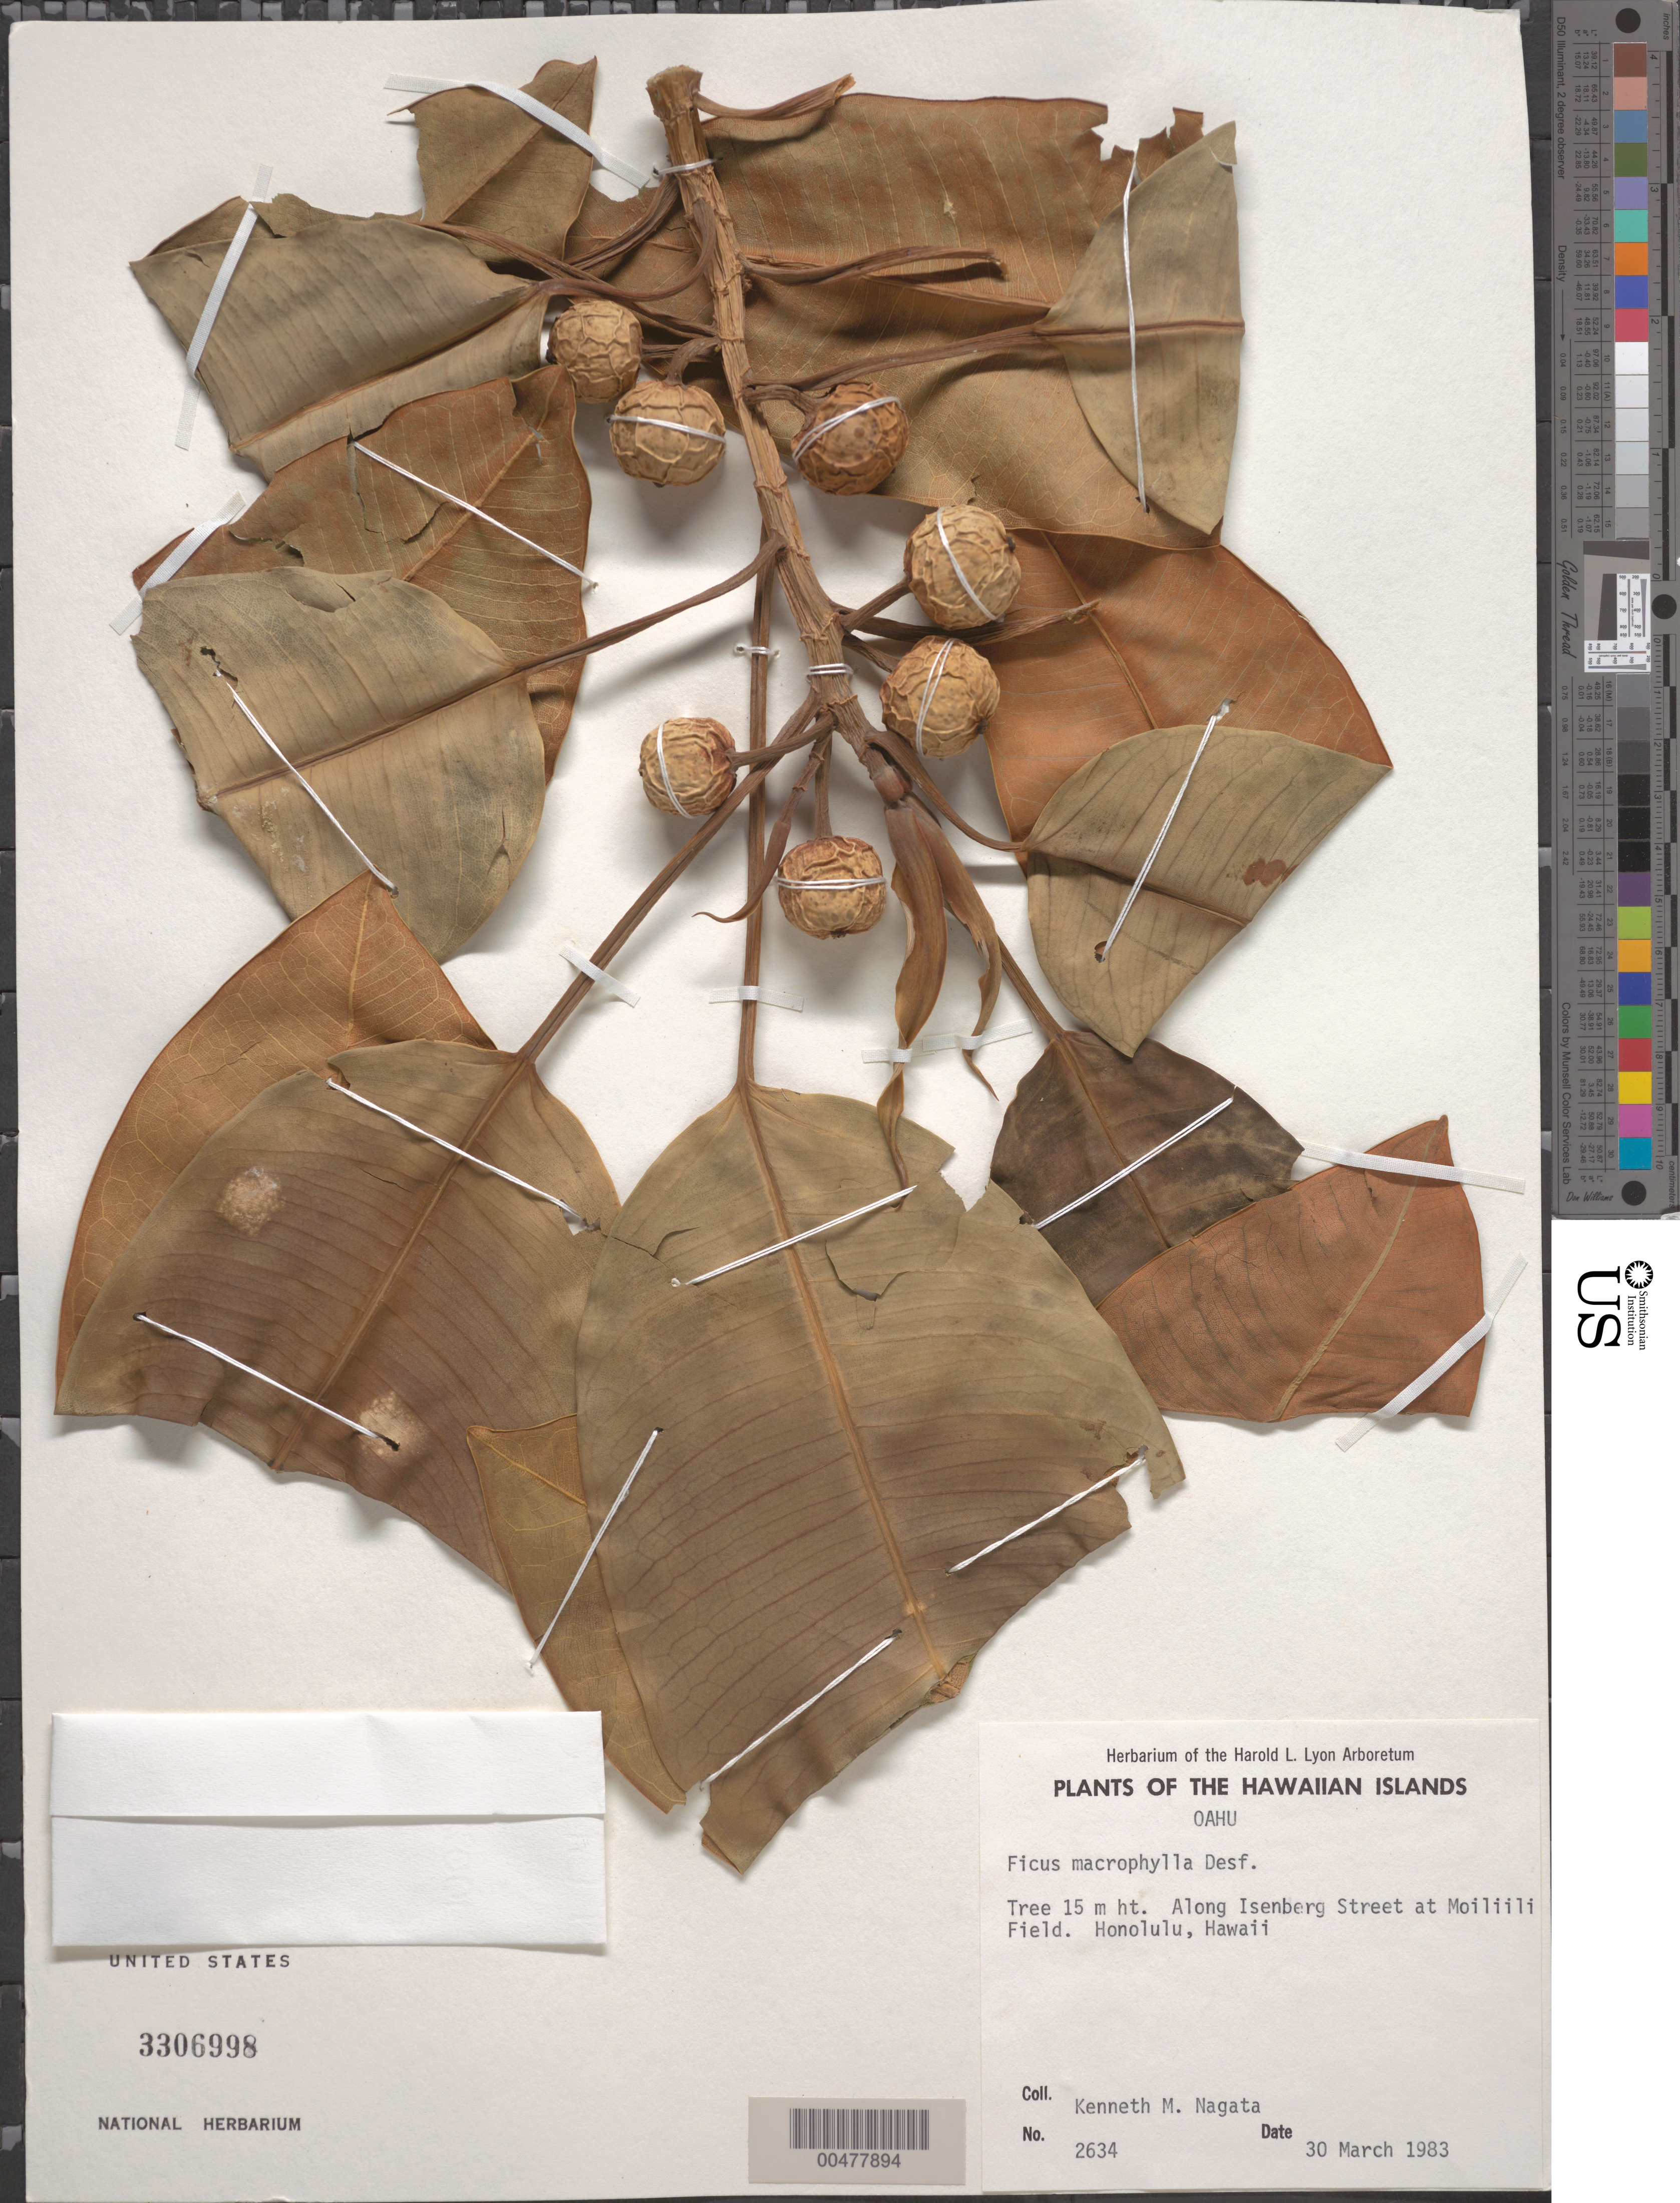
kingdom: Plantae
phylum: Tracheophyta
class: Magnoliopsida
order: Rosales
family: Moraceae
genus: Ficus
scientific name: Ficus macrophylla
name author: Pers.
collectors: K. Nagata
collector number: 2634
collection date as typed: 30 Mar 1983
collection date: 1983-03-30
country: United States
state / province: Hawaii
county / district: Honolulu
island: Oahu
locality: Along Isenberg Street at Moiliili Field, Honolulu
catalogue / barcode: US 3306998